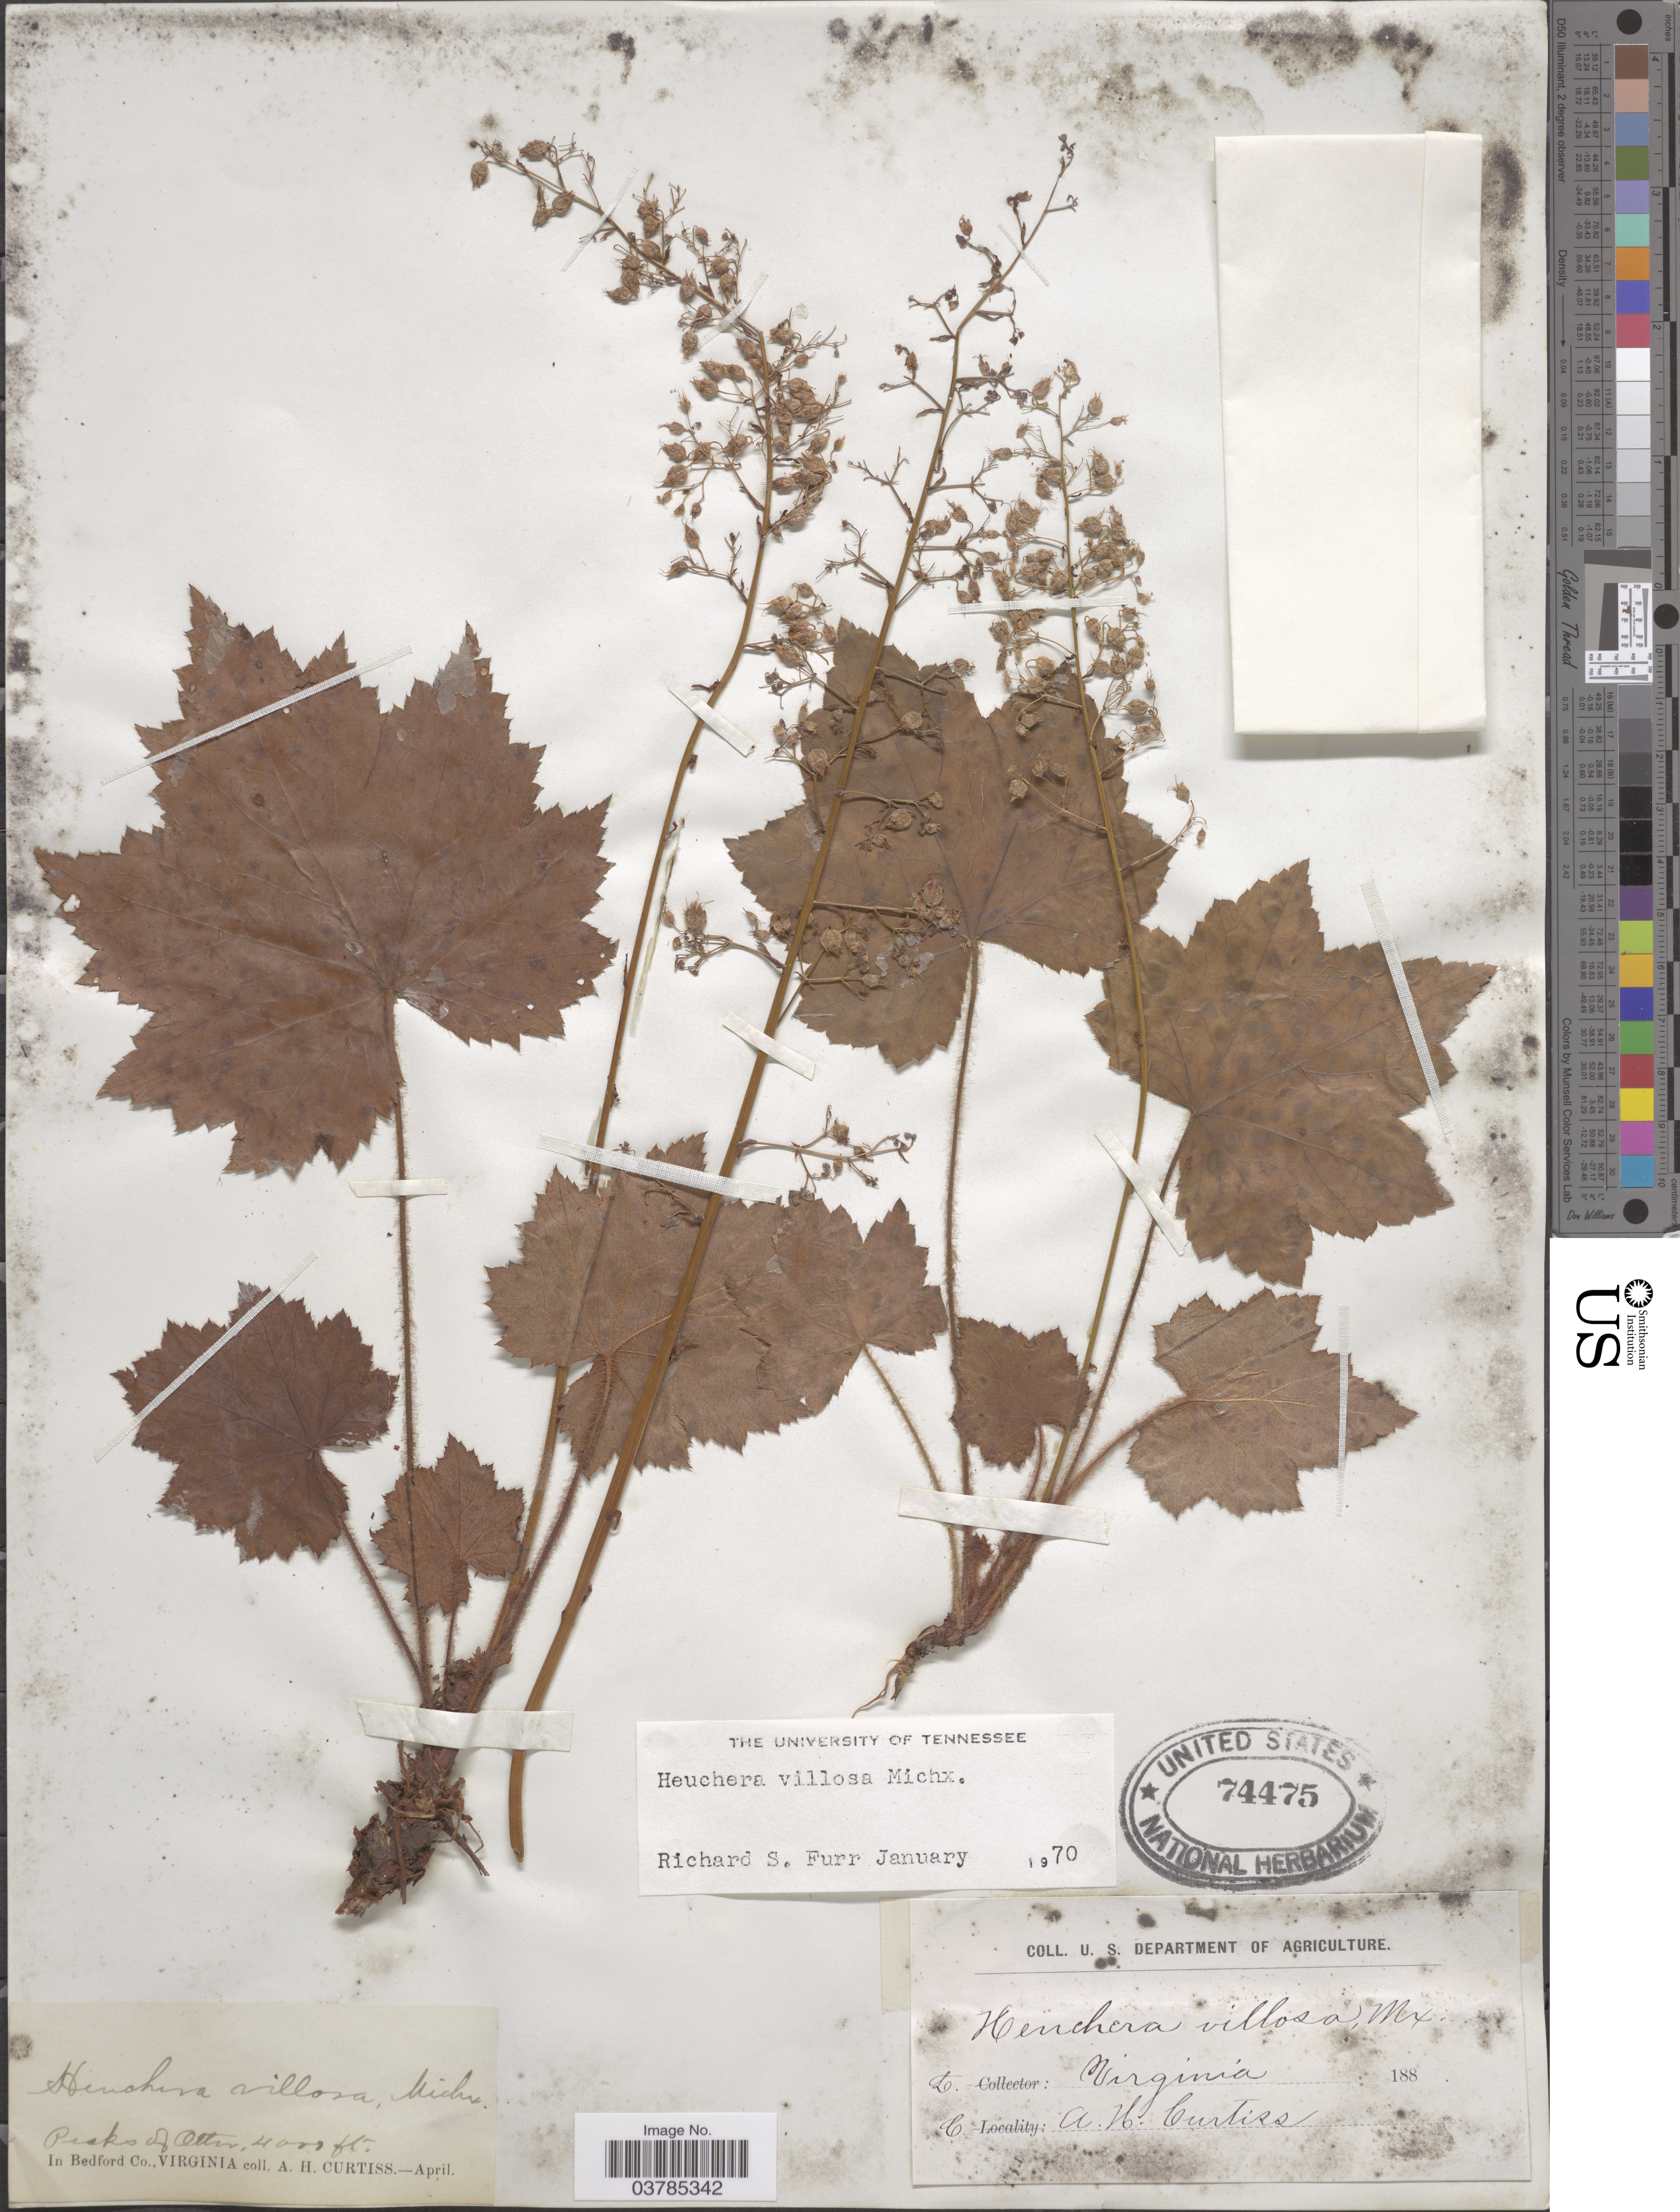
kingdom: Plantae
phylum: Tracheophyta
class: Magnoliopsida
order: Saxifragales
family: Saxifragaceae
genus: Heuchera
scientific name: Heuchera villosa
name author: Michx.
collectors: A. H. Curtiss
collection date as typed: April 188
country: United States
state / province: Virginia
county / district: Bedford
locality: Peaks of Otter. In Bedford Co.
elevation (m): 1219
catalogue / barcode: US 74475